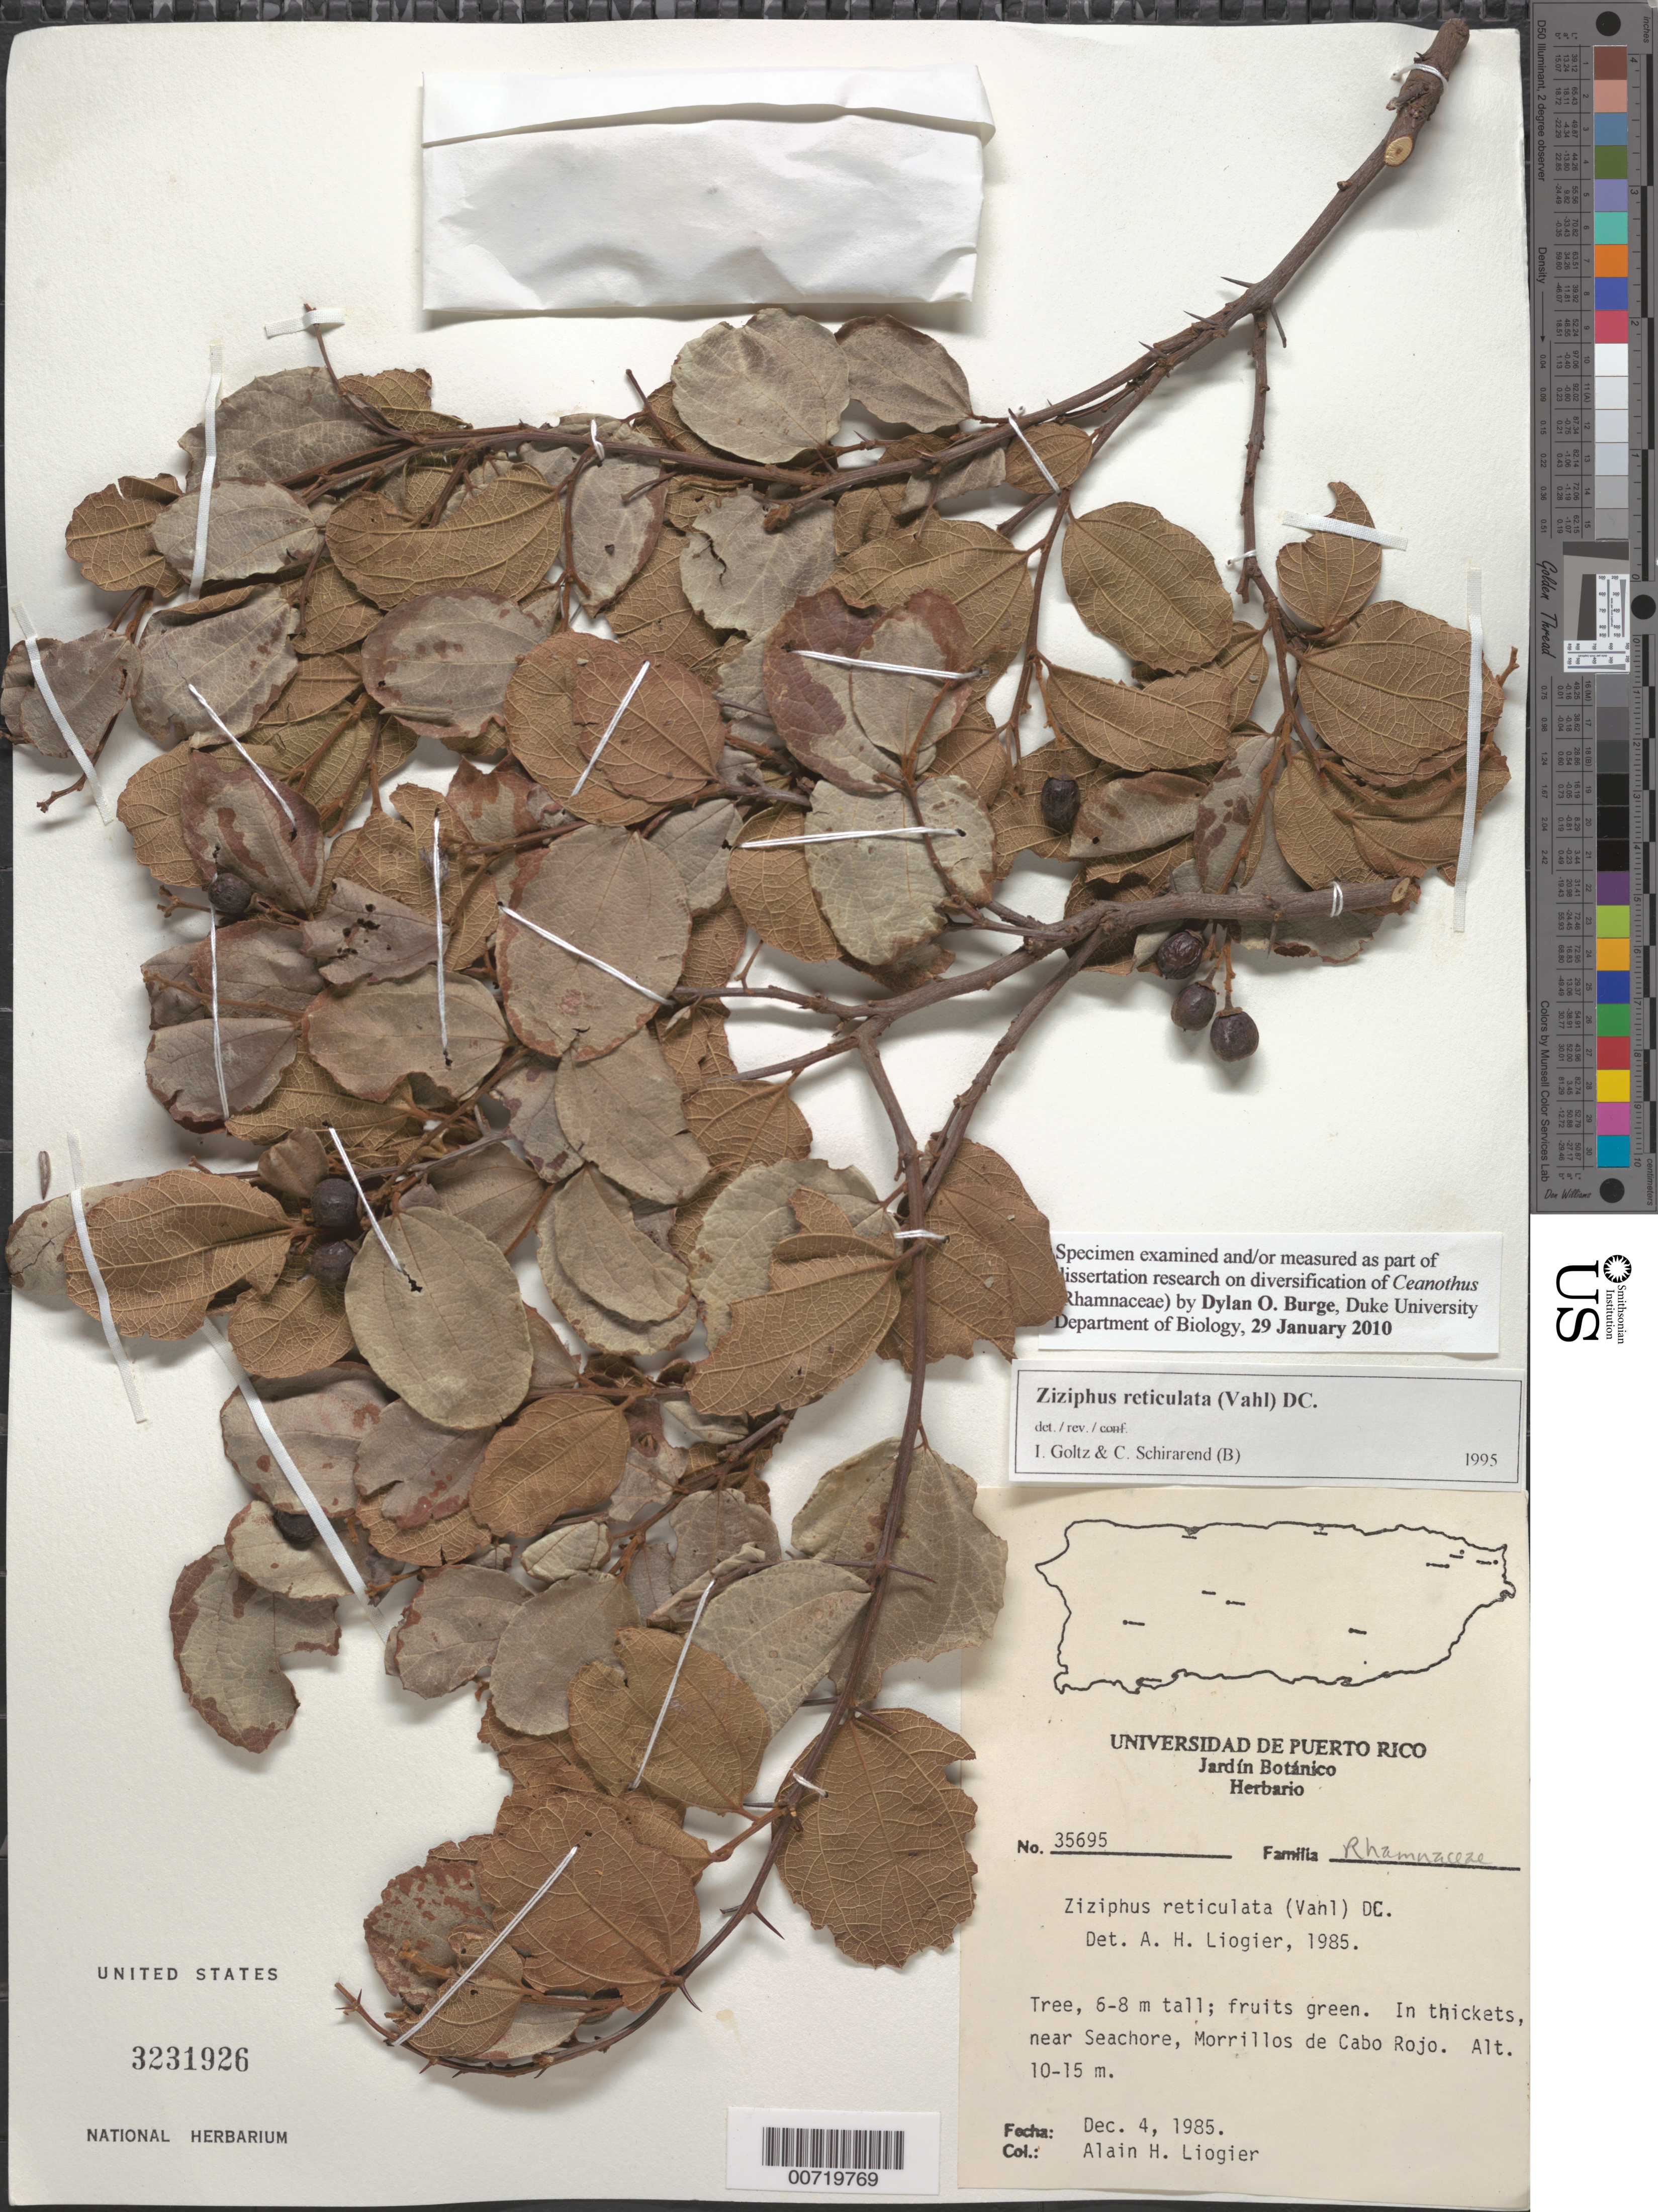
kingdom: Plantae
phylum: Tracheophyta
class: Magnoliopsida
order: Rosales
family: Rhamnaceae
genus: Sarcomphalus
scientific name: Sarcomphalus reticulatus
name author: (Vahl) Urb.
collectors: A. H. Liogier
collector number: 35695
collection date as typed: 04 Dec 1985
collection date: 1985-12-04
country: Puerto Rico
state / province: Cabo Rojo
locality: Morrillos de Cabo Rojo, near Seashore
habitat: In thickets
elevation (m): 10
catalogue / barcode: US 3231926